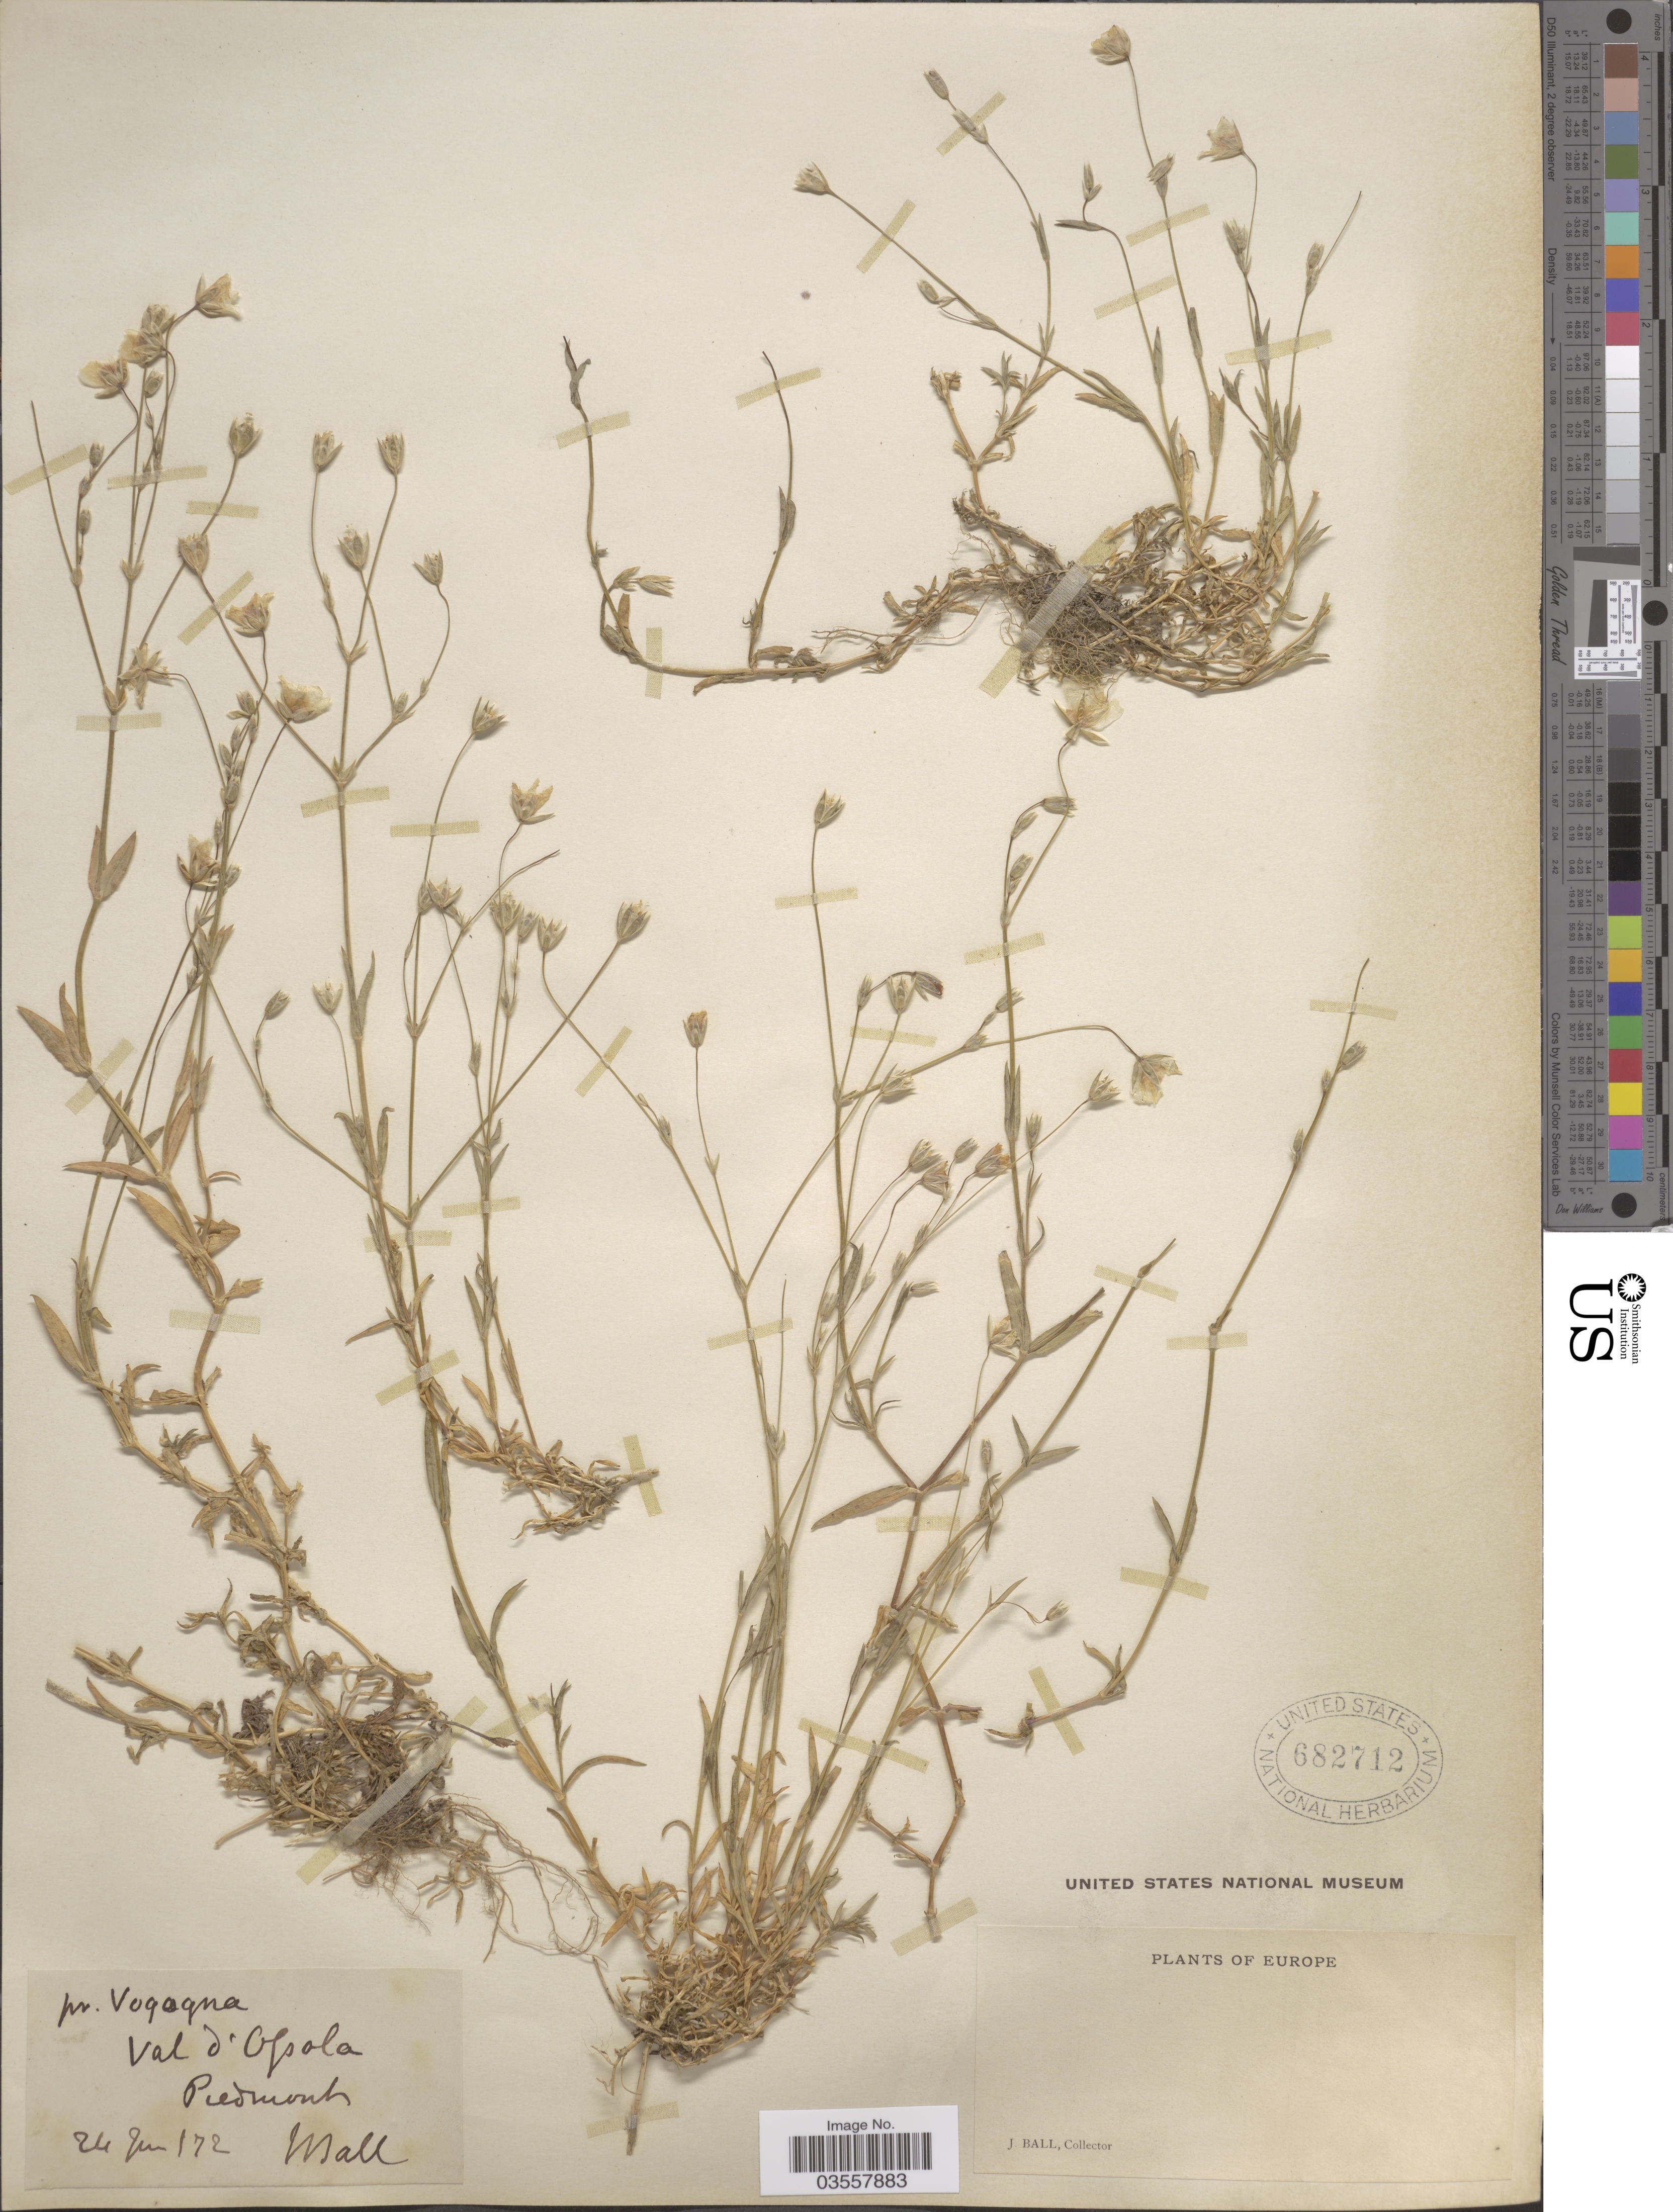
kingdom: Plantae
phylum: Tracheophyta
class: Magnoliopsida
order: Caryophyllales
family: Caryophyllaceae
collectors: J. Ball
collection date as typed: Transcribed d/m/y: 24/6/72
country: Italy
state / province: Piedmont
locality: Pr. Vogogna. Val d'Ossola.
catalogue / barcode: US 682712